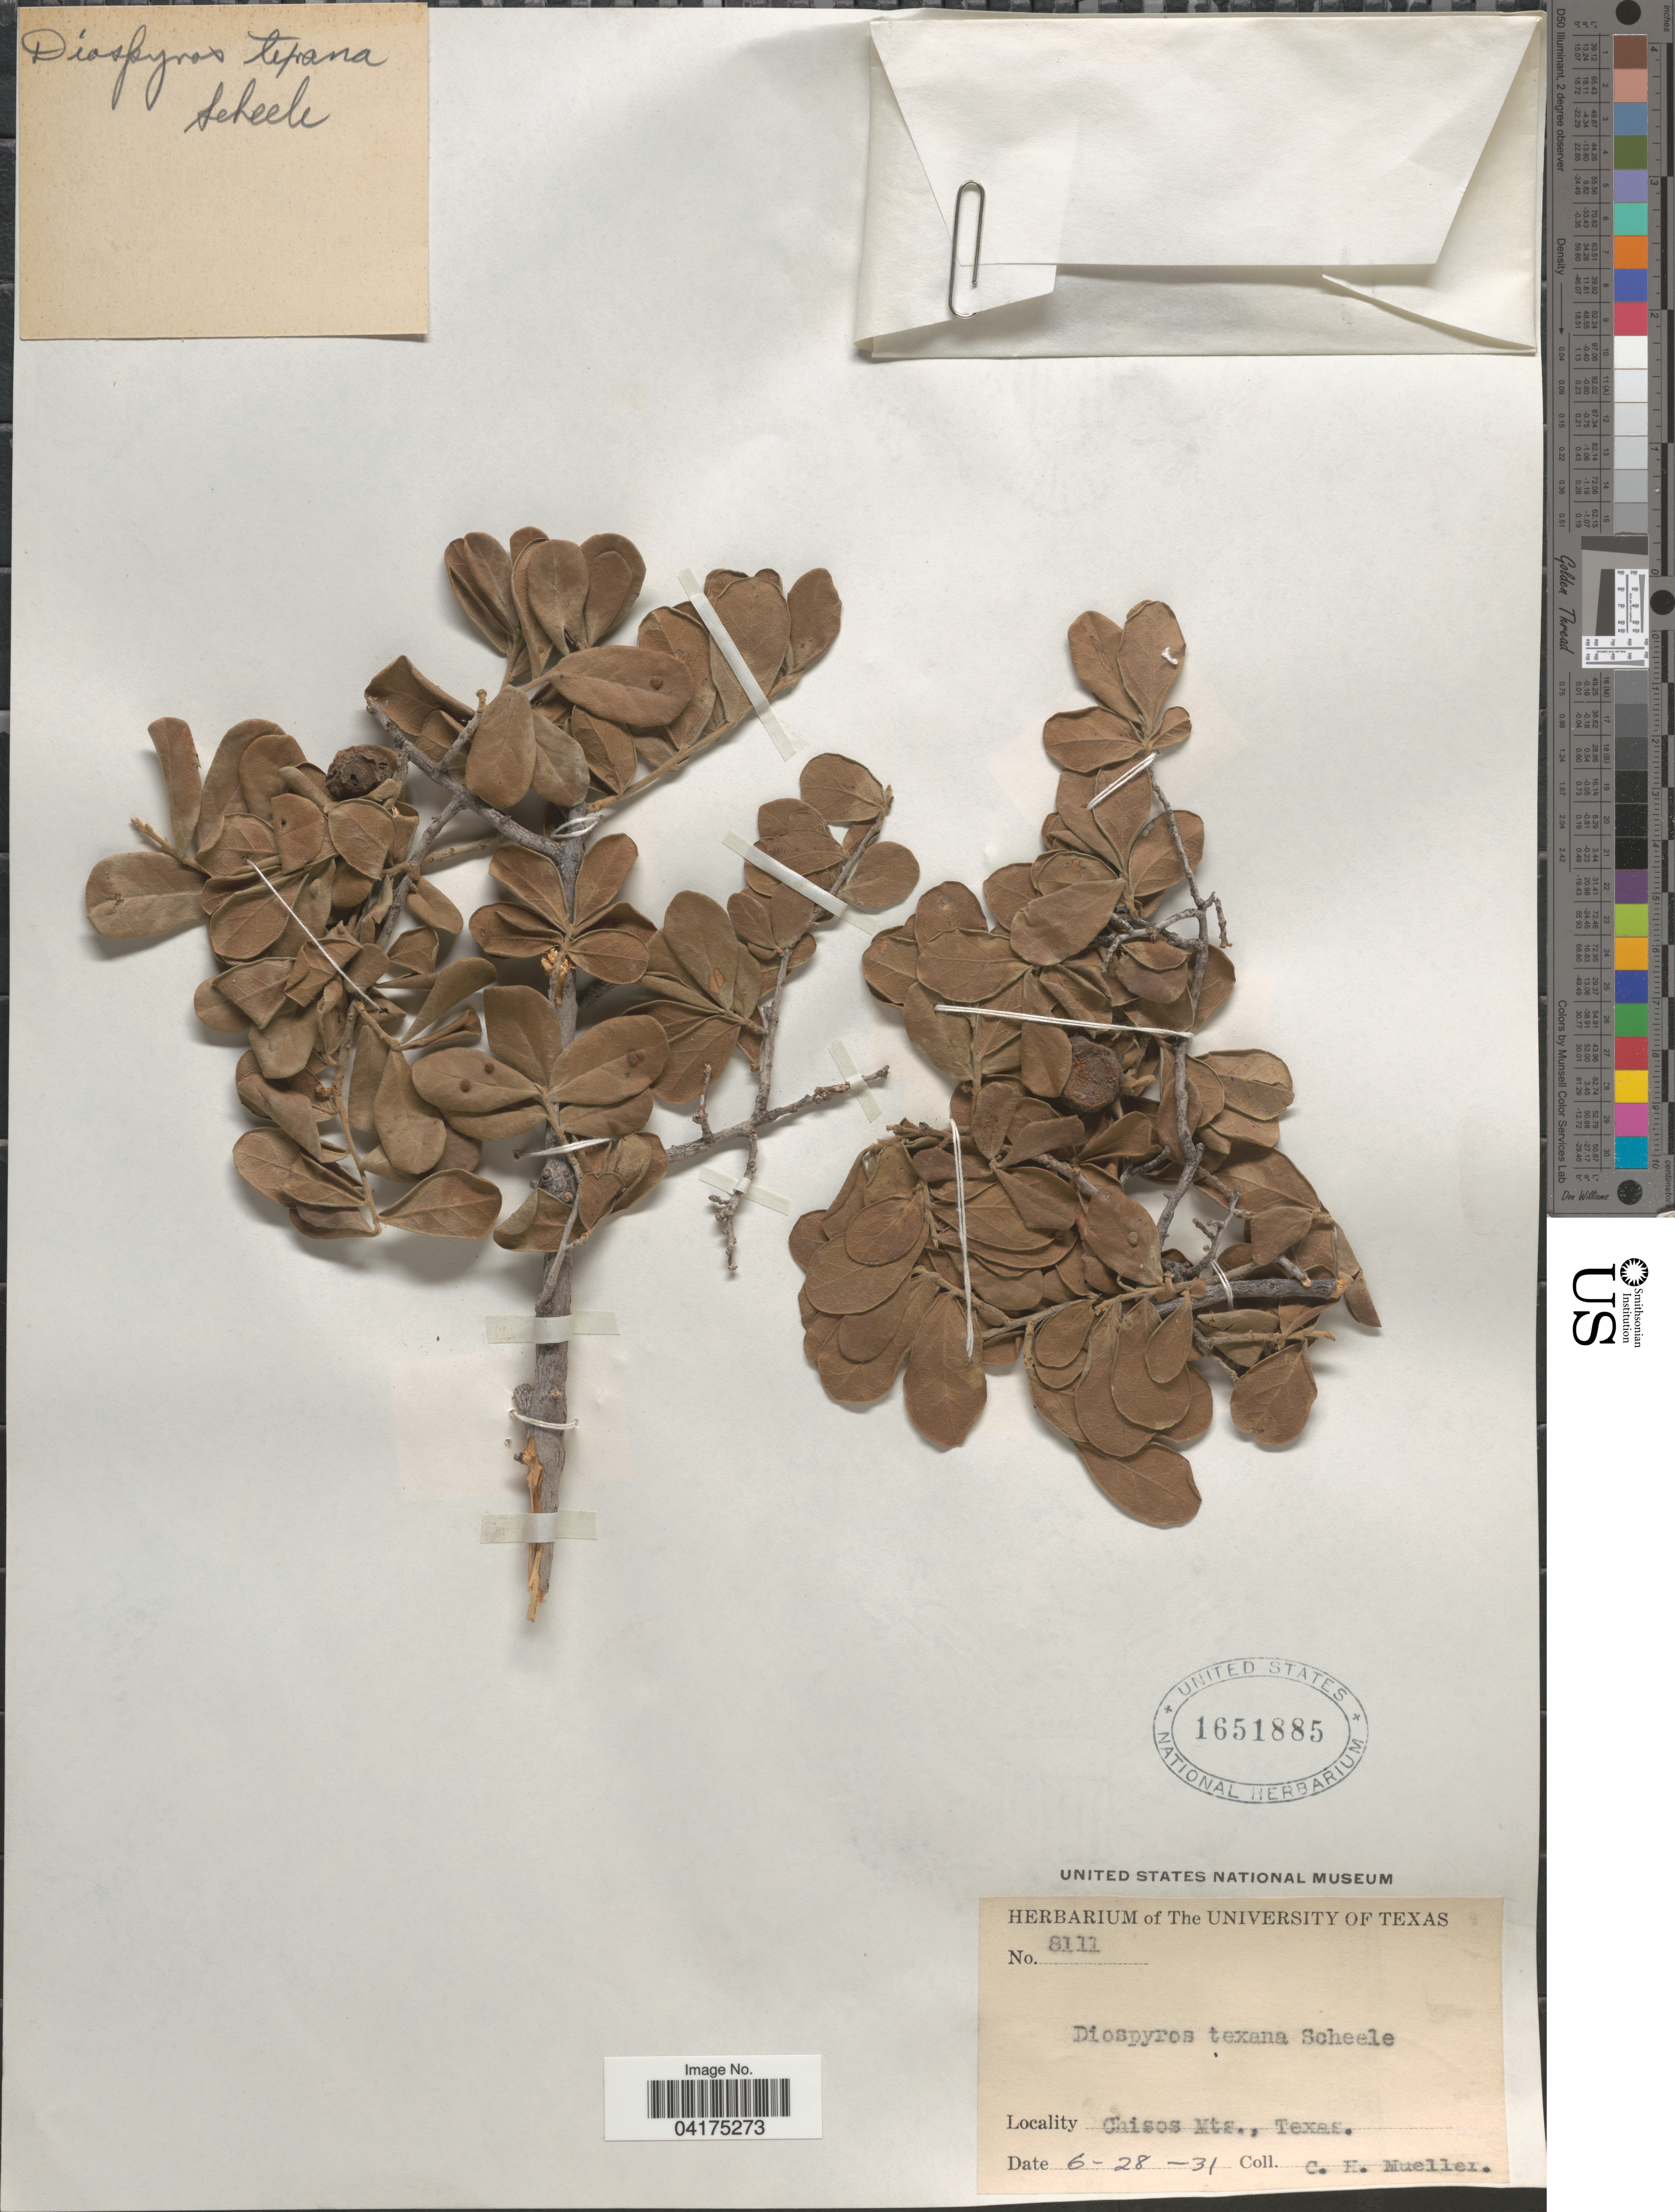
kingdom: Plantae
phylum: Tracheophyta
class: Magnoliopsida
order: Ericales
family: Ebenaceae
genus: Diospyros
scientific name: Diospyros texana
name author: Scheele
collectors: C. H. Mueller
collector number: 8111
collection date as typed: Transcribed d/m/y: 28/6/31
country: United States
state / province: Texas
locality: Chisos Mts.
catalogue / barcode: US 1651885